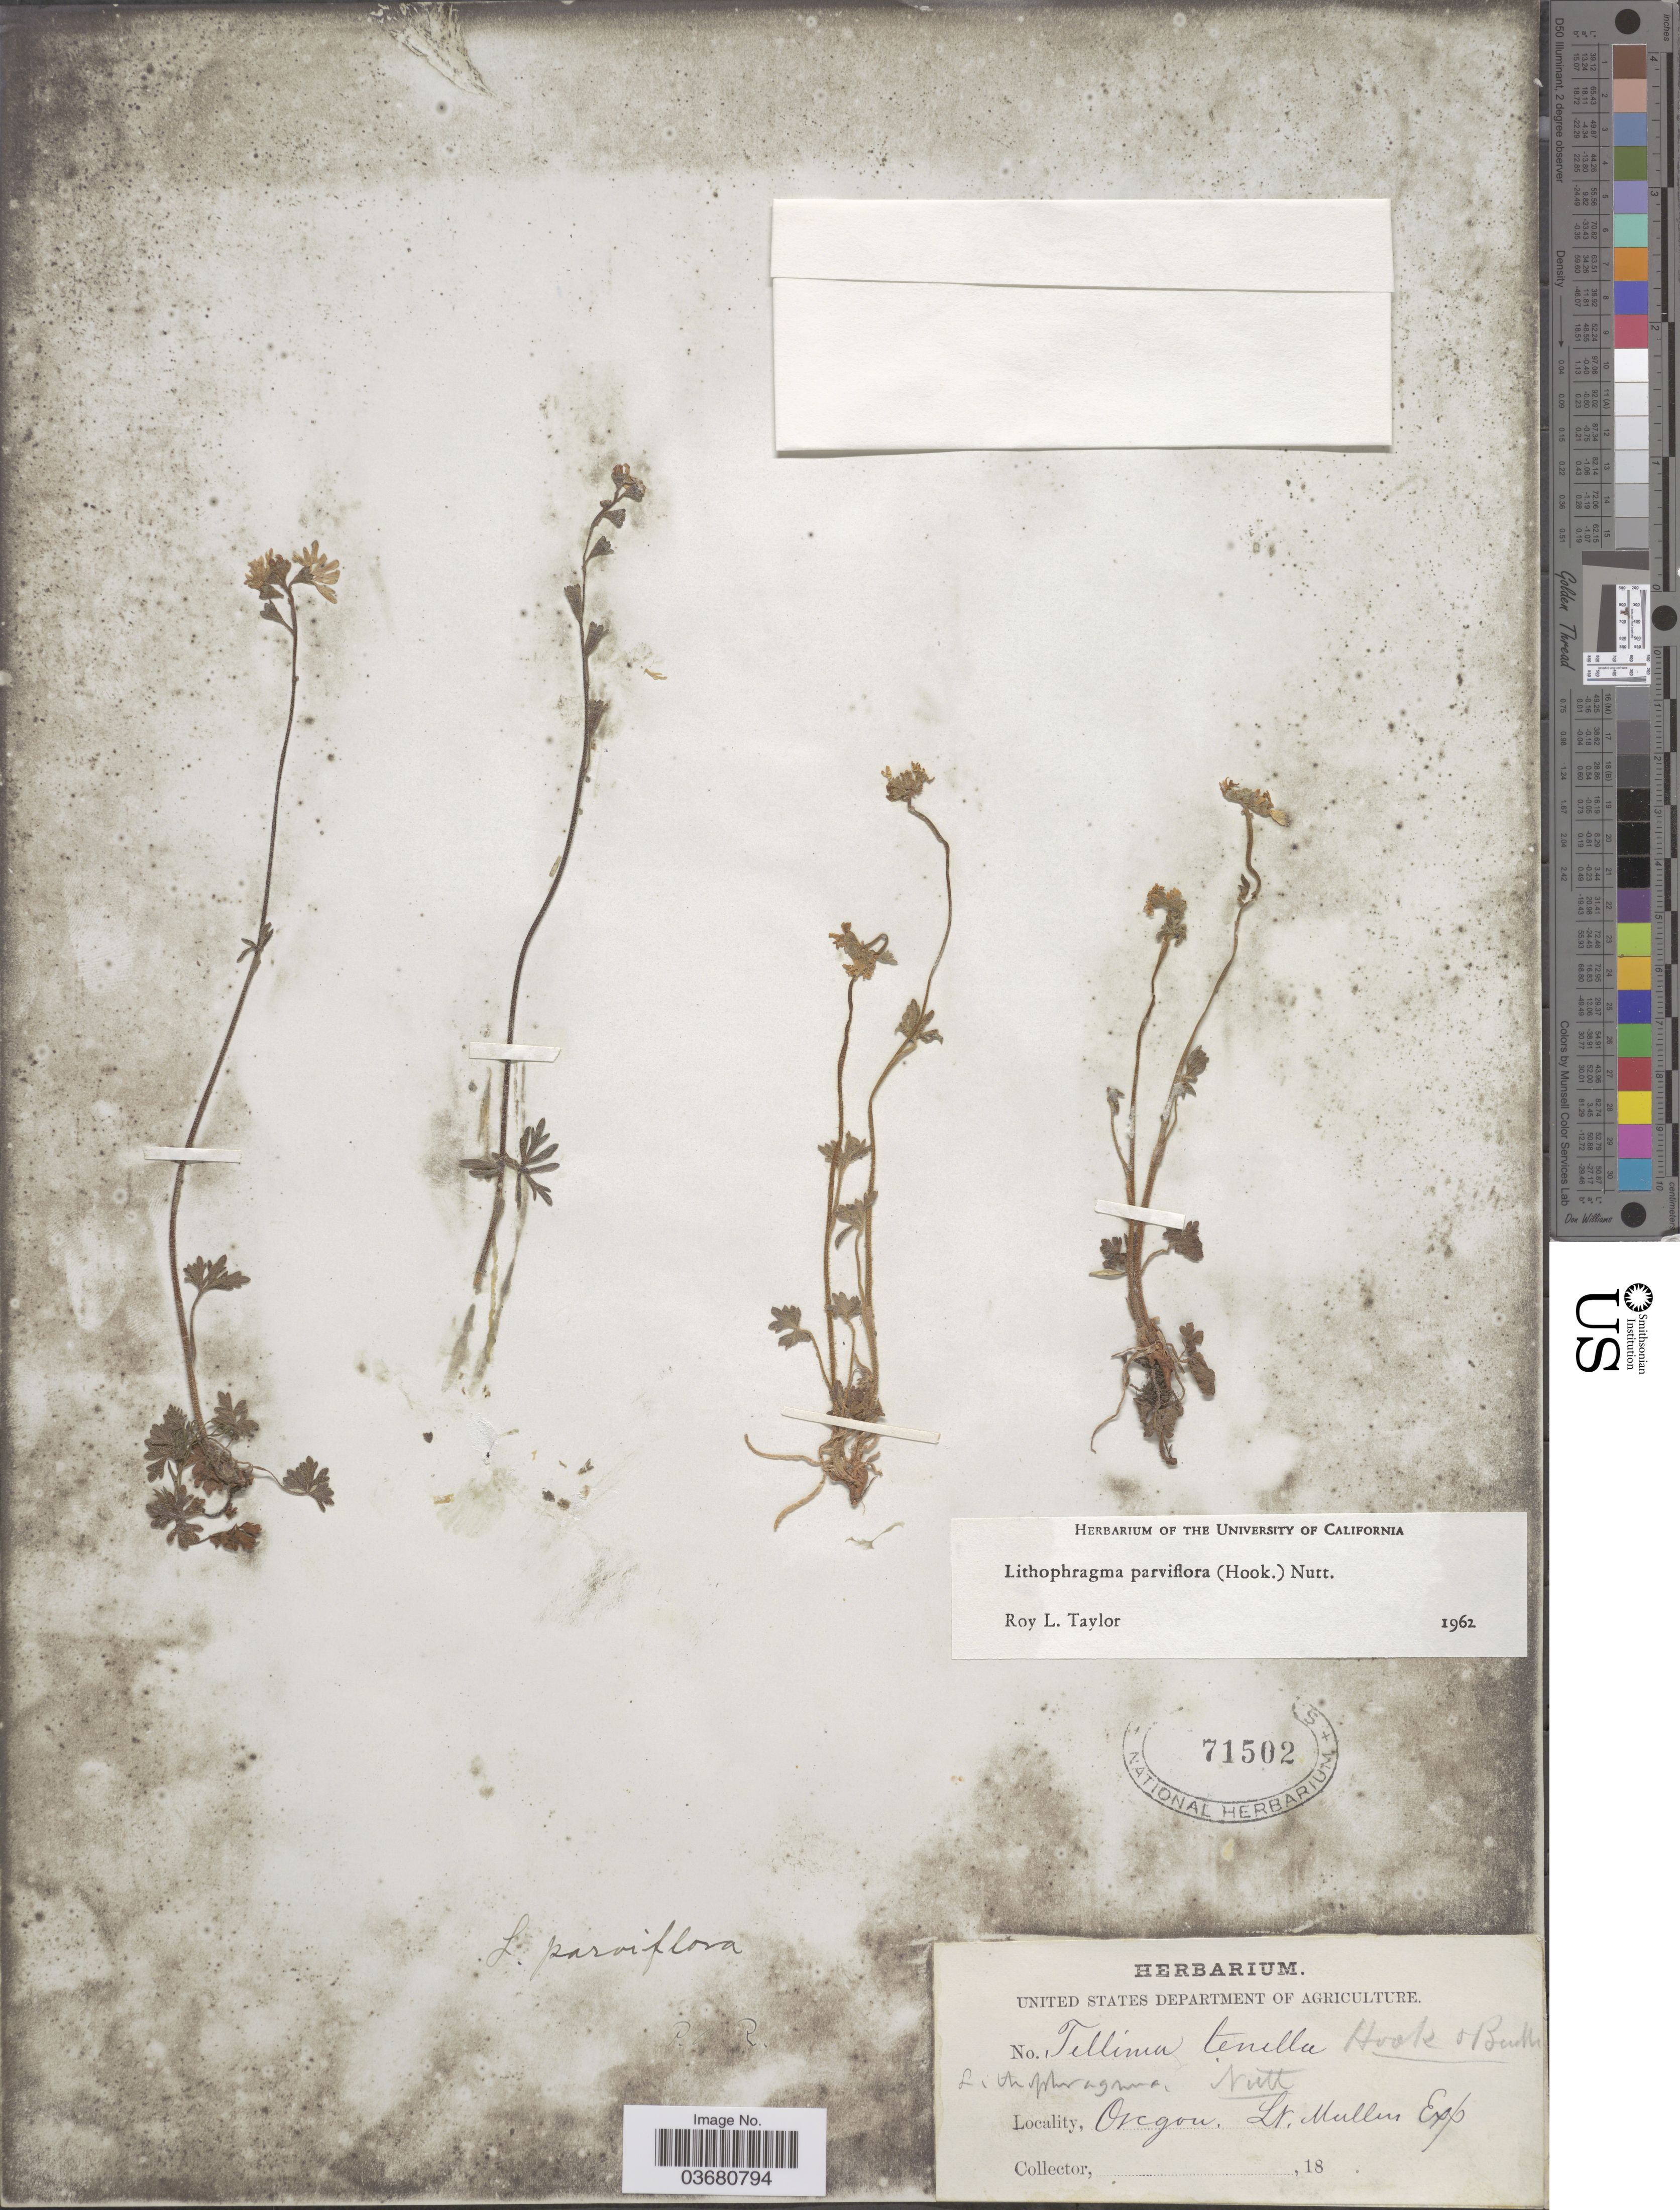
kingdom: Plantae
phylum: Tracheophyta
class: Magnoliopsida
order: Saxifragales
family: Saxifragaceae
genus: Lithophragma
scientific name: Lithophragma parviflorum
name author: (Hook.) Nutt.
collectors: Lt. Mullers Exped.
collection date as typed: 18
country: United States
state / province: Oregon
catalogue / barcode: US 71502